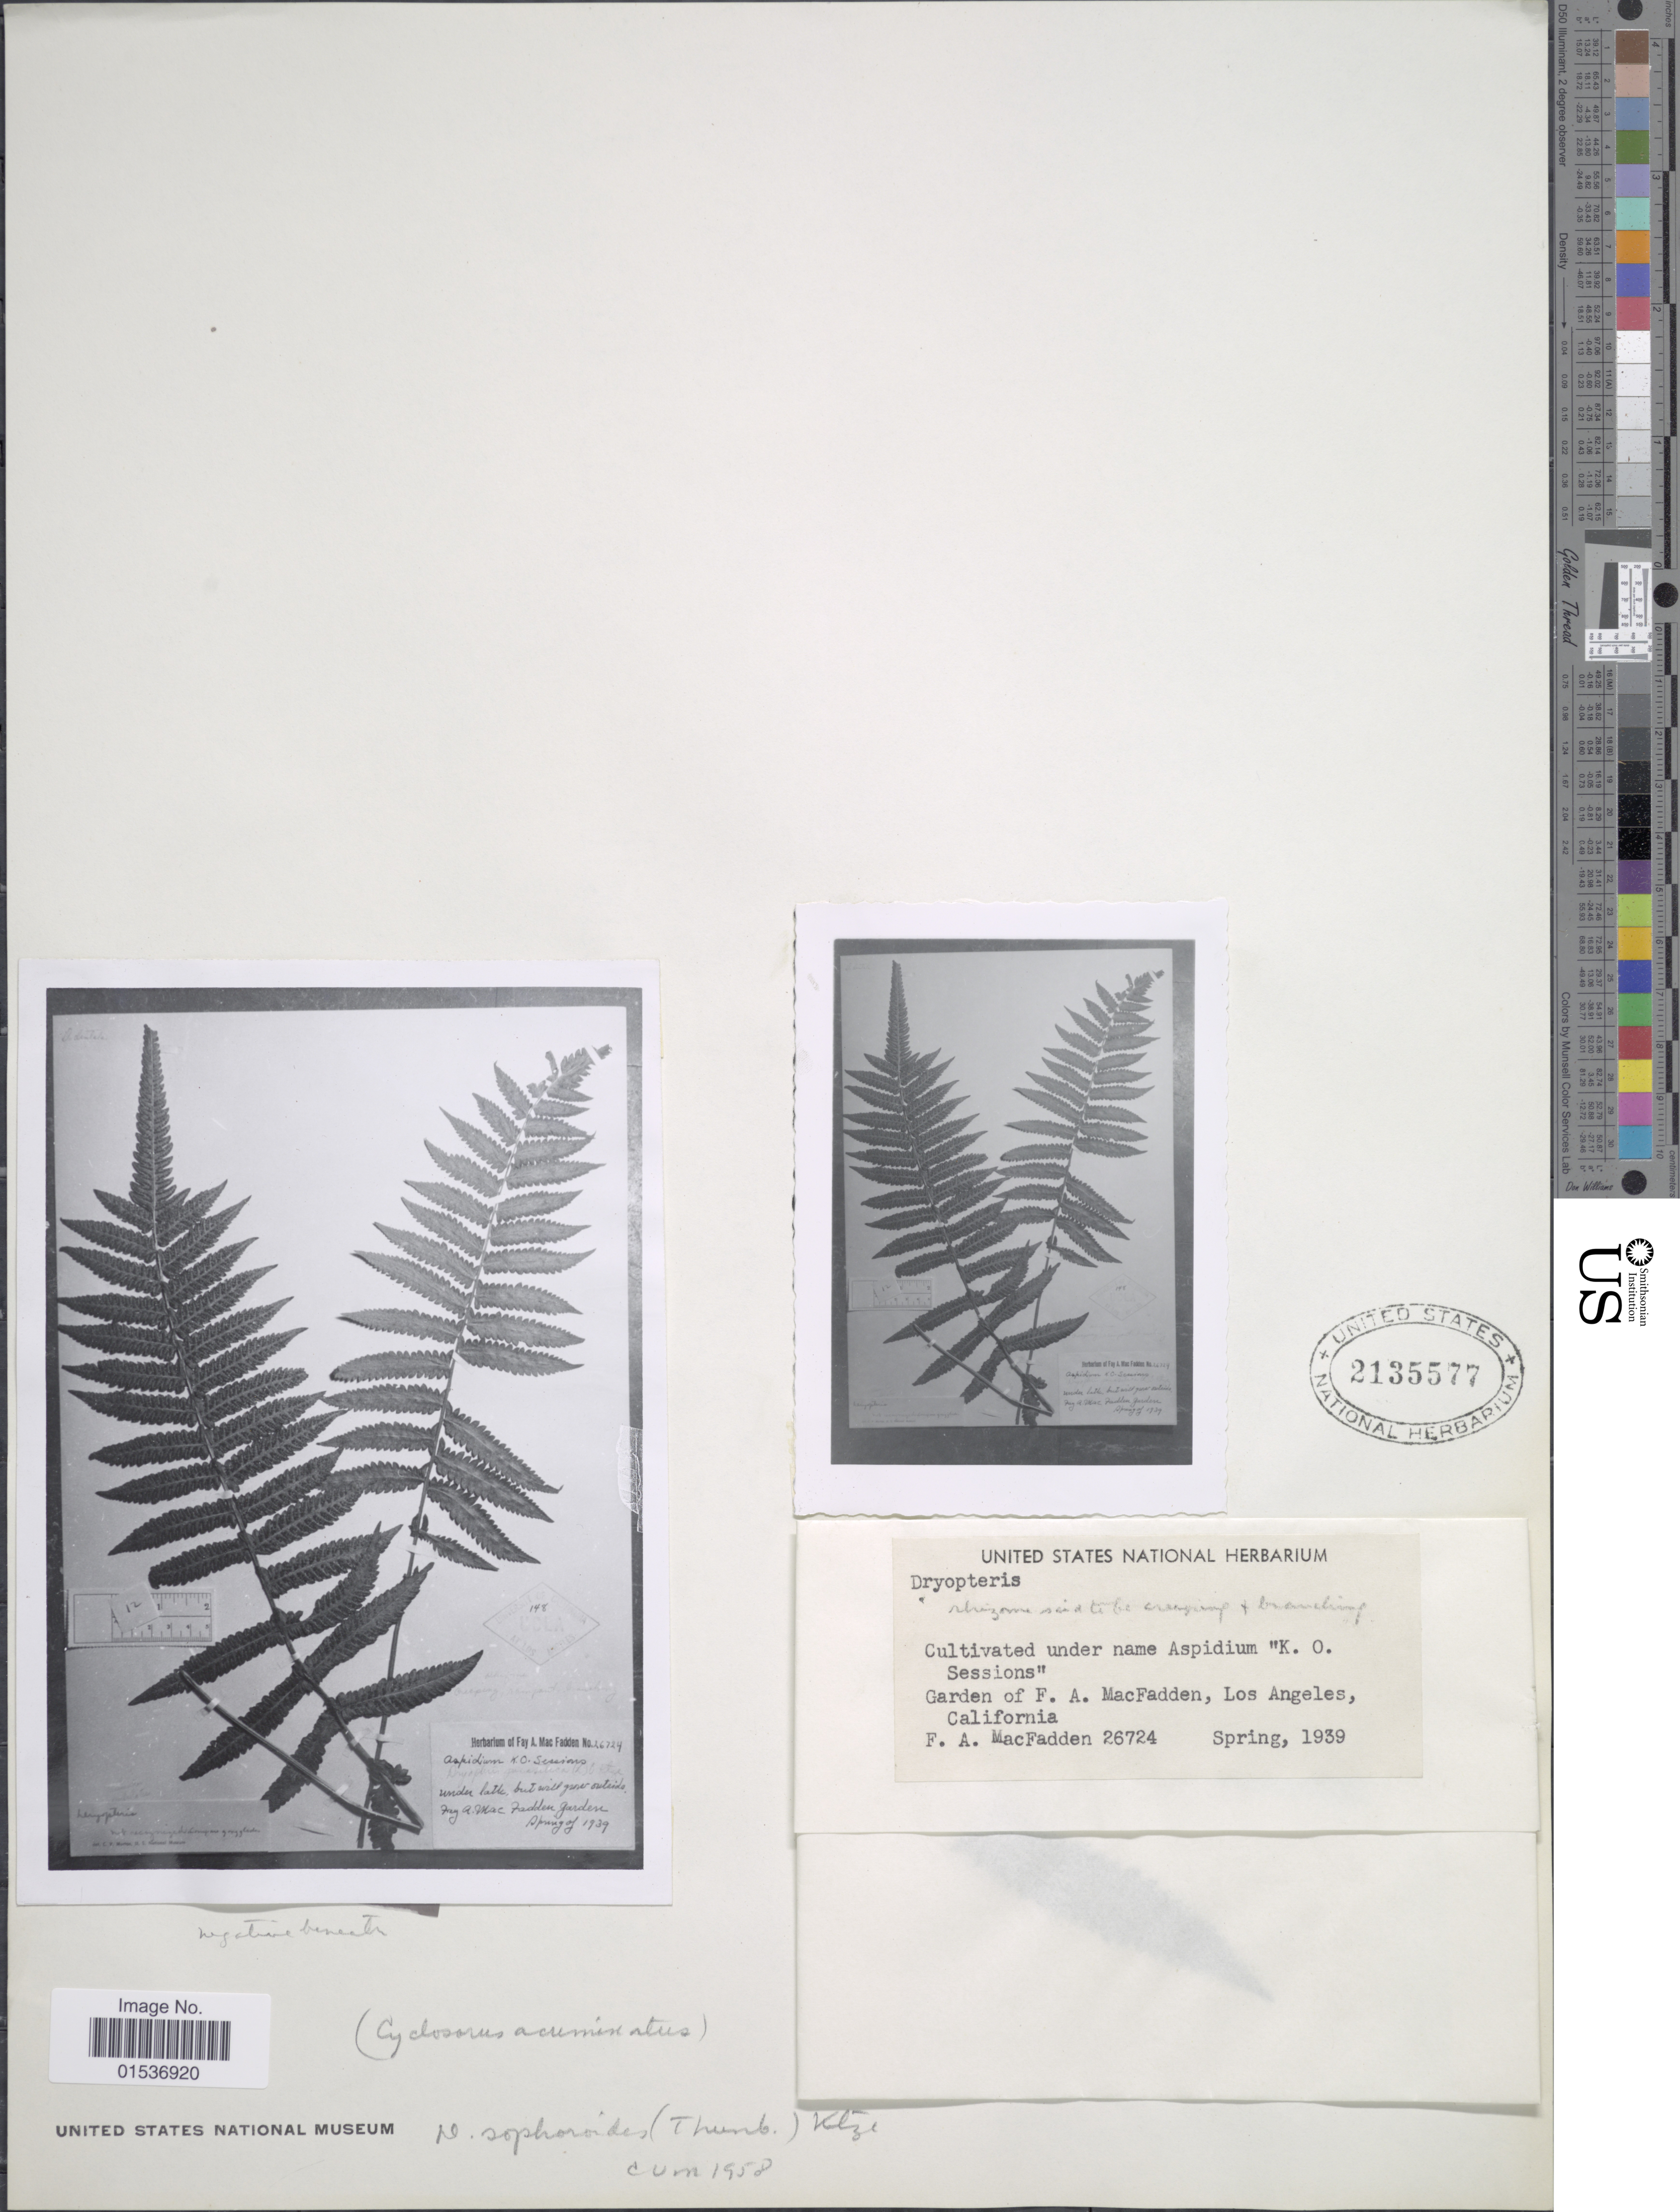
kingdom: Plantae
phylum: Tracheophyta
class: Polypodiopsida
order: Polypodiales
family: Thelypteridaceae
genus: Thelypteris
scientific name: Thelypteris sp.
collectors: F. MacFadden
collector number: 26724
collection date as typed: Spring 1939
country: United States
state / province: California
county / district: Los Angeles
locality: Garden of F.A. MacFadden, Los Angeles, California.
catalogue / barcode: US 2135577